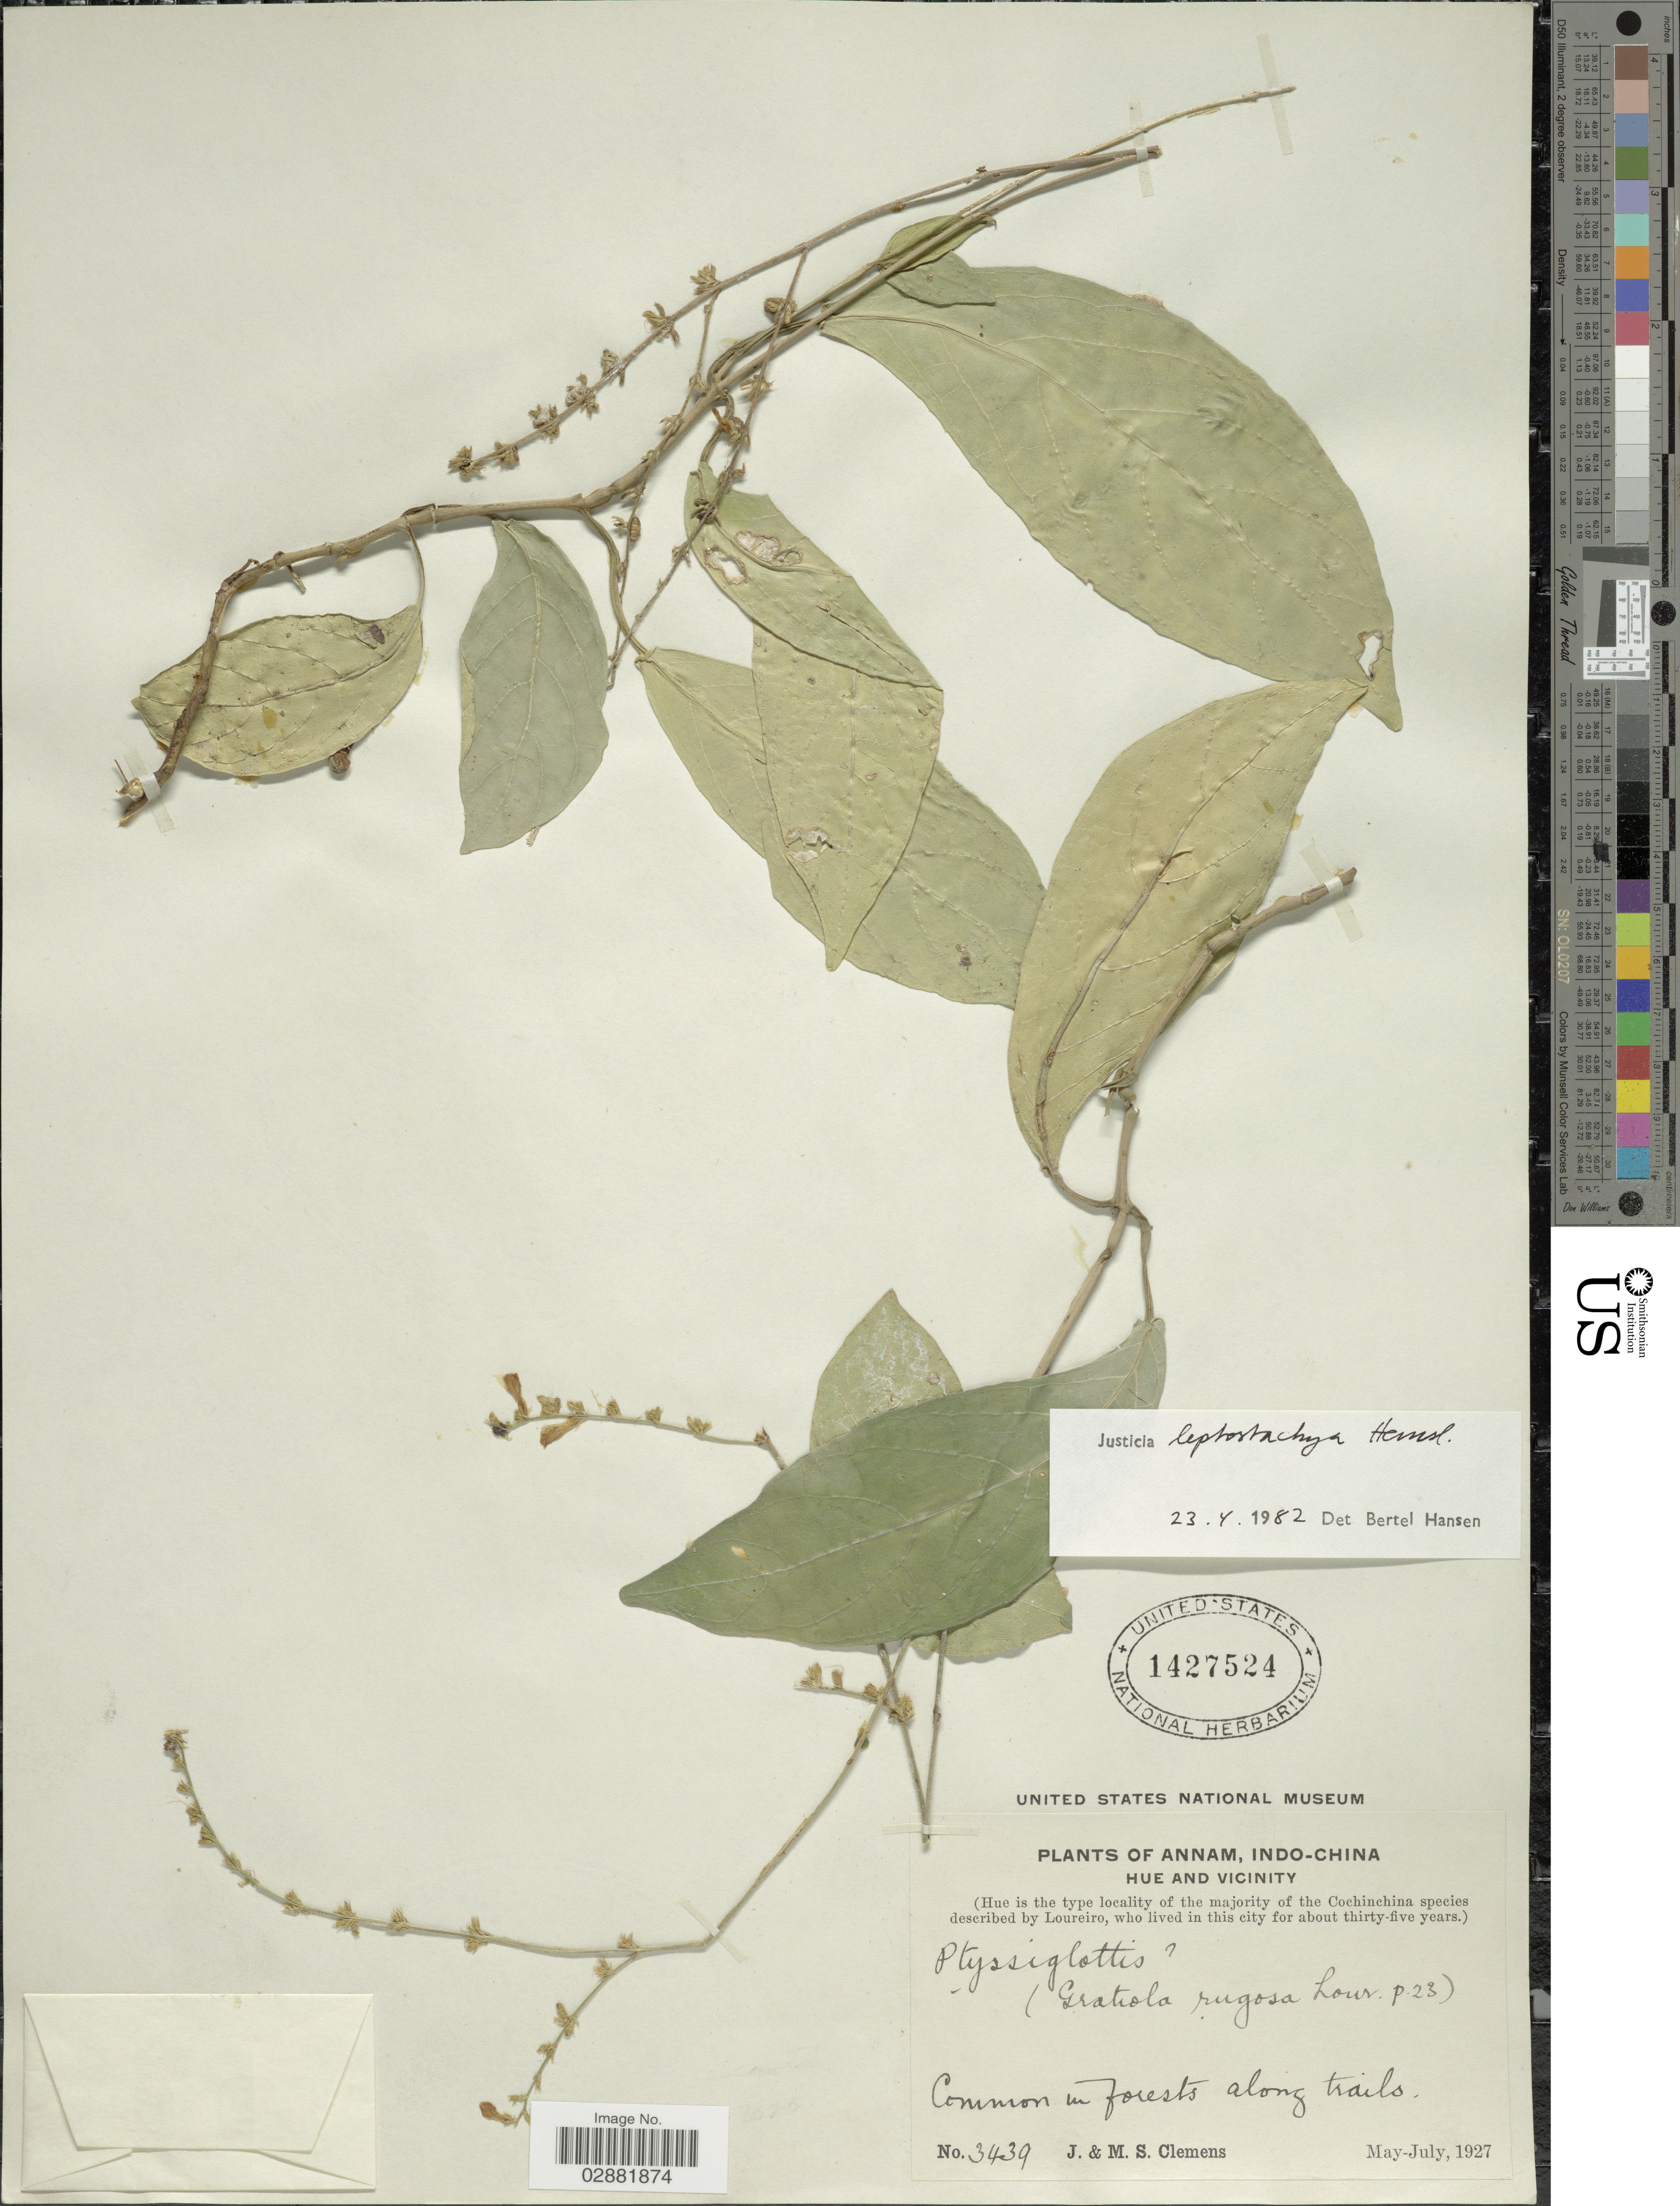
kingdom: Plantae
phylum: Tracheophyta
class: Magnoliopsida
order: Lamiales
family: Acanthaceae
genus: Justicia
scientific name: Justicia leptostachya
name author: Hemsl.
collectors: J. Clemens & M. S. Clemens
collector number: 3439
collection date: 1927-05/1927-07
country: Vietnam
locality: Annam, Indo-China, Hue and vicinity, Common in forests along trails.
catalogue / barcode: US 1427524